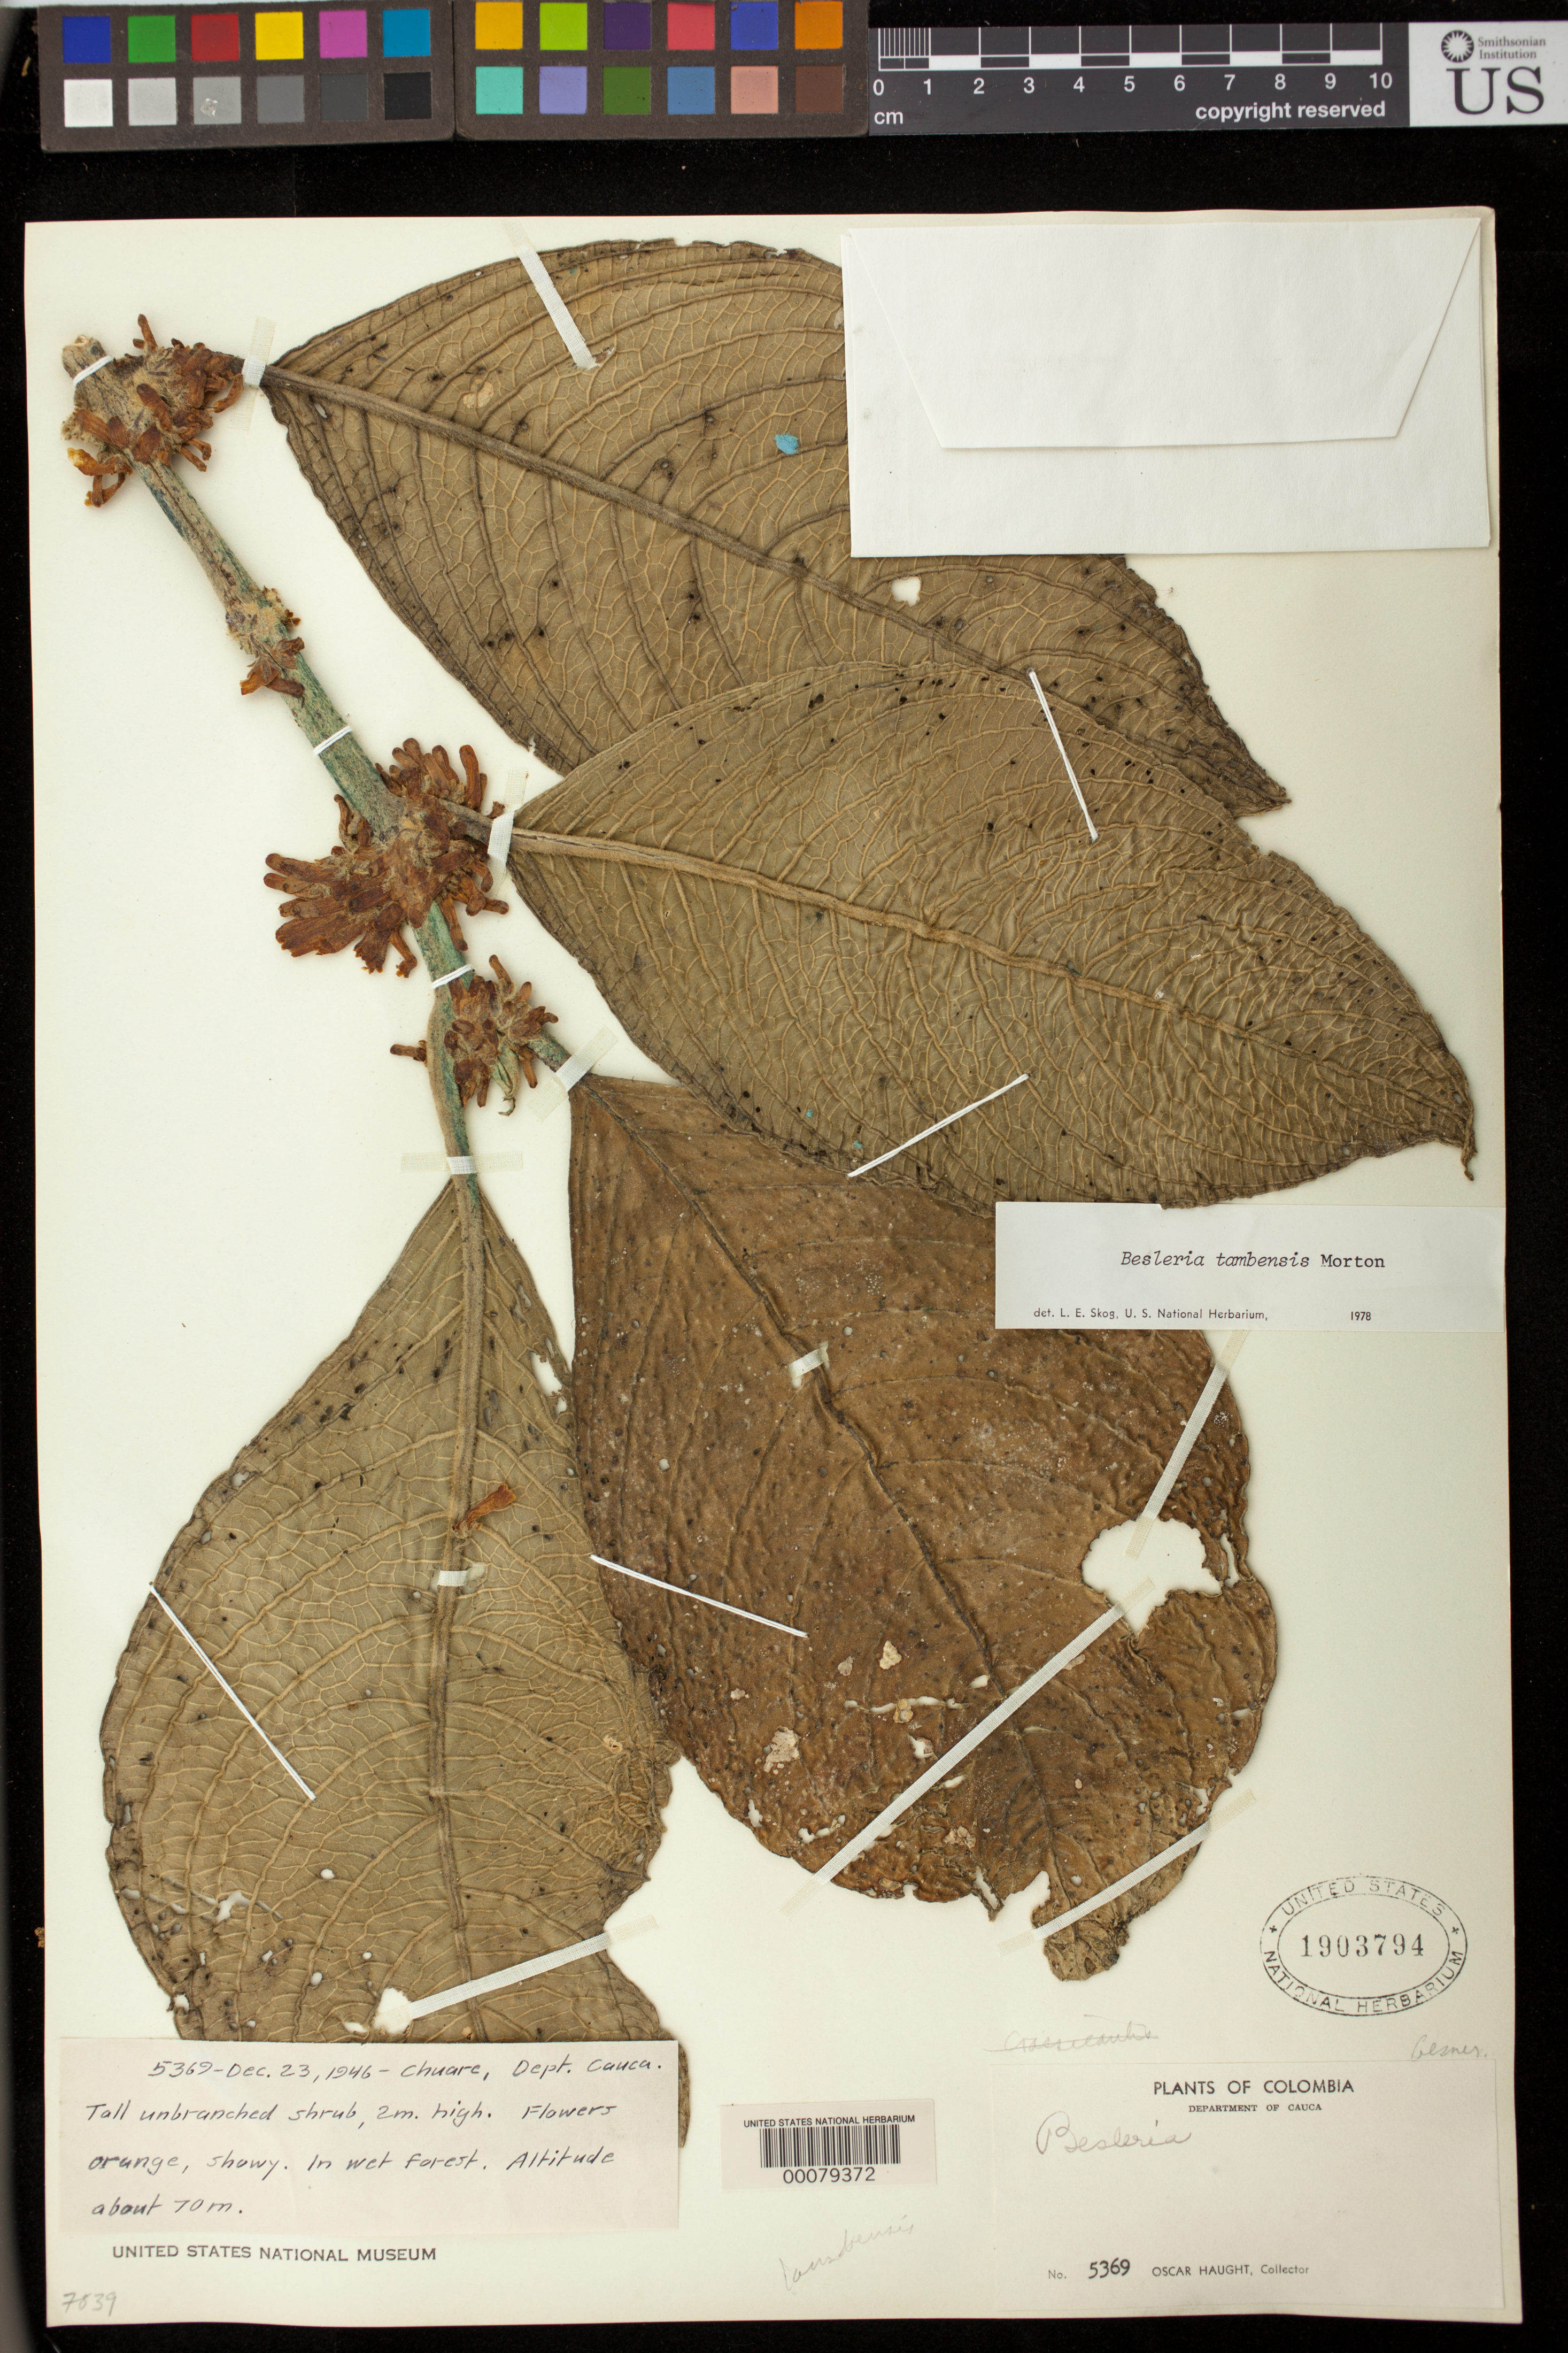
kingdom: Plantae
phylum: Tracheophyta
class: Magnoliopsida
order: Lamiales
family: Gesneriaceae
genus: Besleria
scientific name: Besleria tambensis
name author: C.V. Morton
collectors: O. L. Haught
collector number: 5369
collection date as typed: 23 Dec 1946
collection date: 1946-12-23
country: Colombia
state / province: Cauca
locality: Chuare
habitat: In wet forest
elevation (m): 70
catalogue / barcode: US 1903794